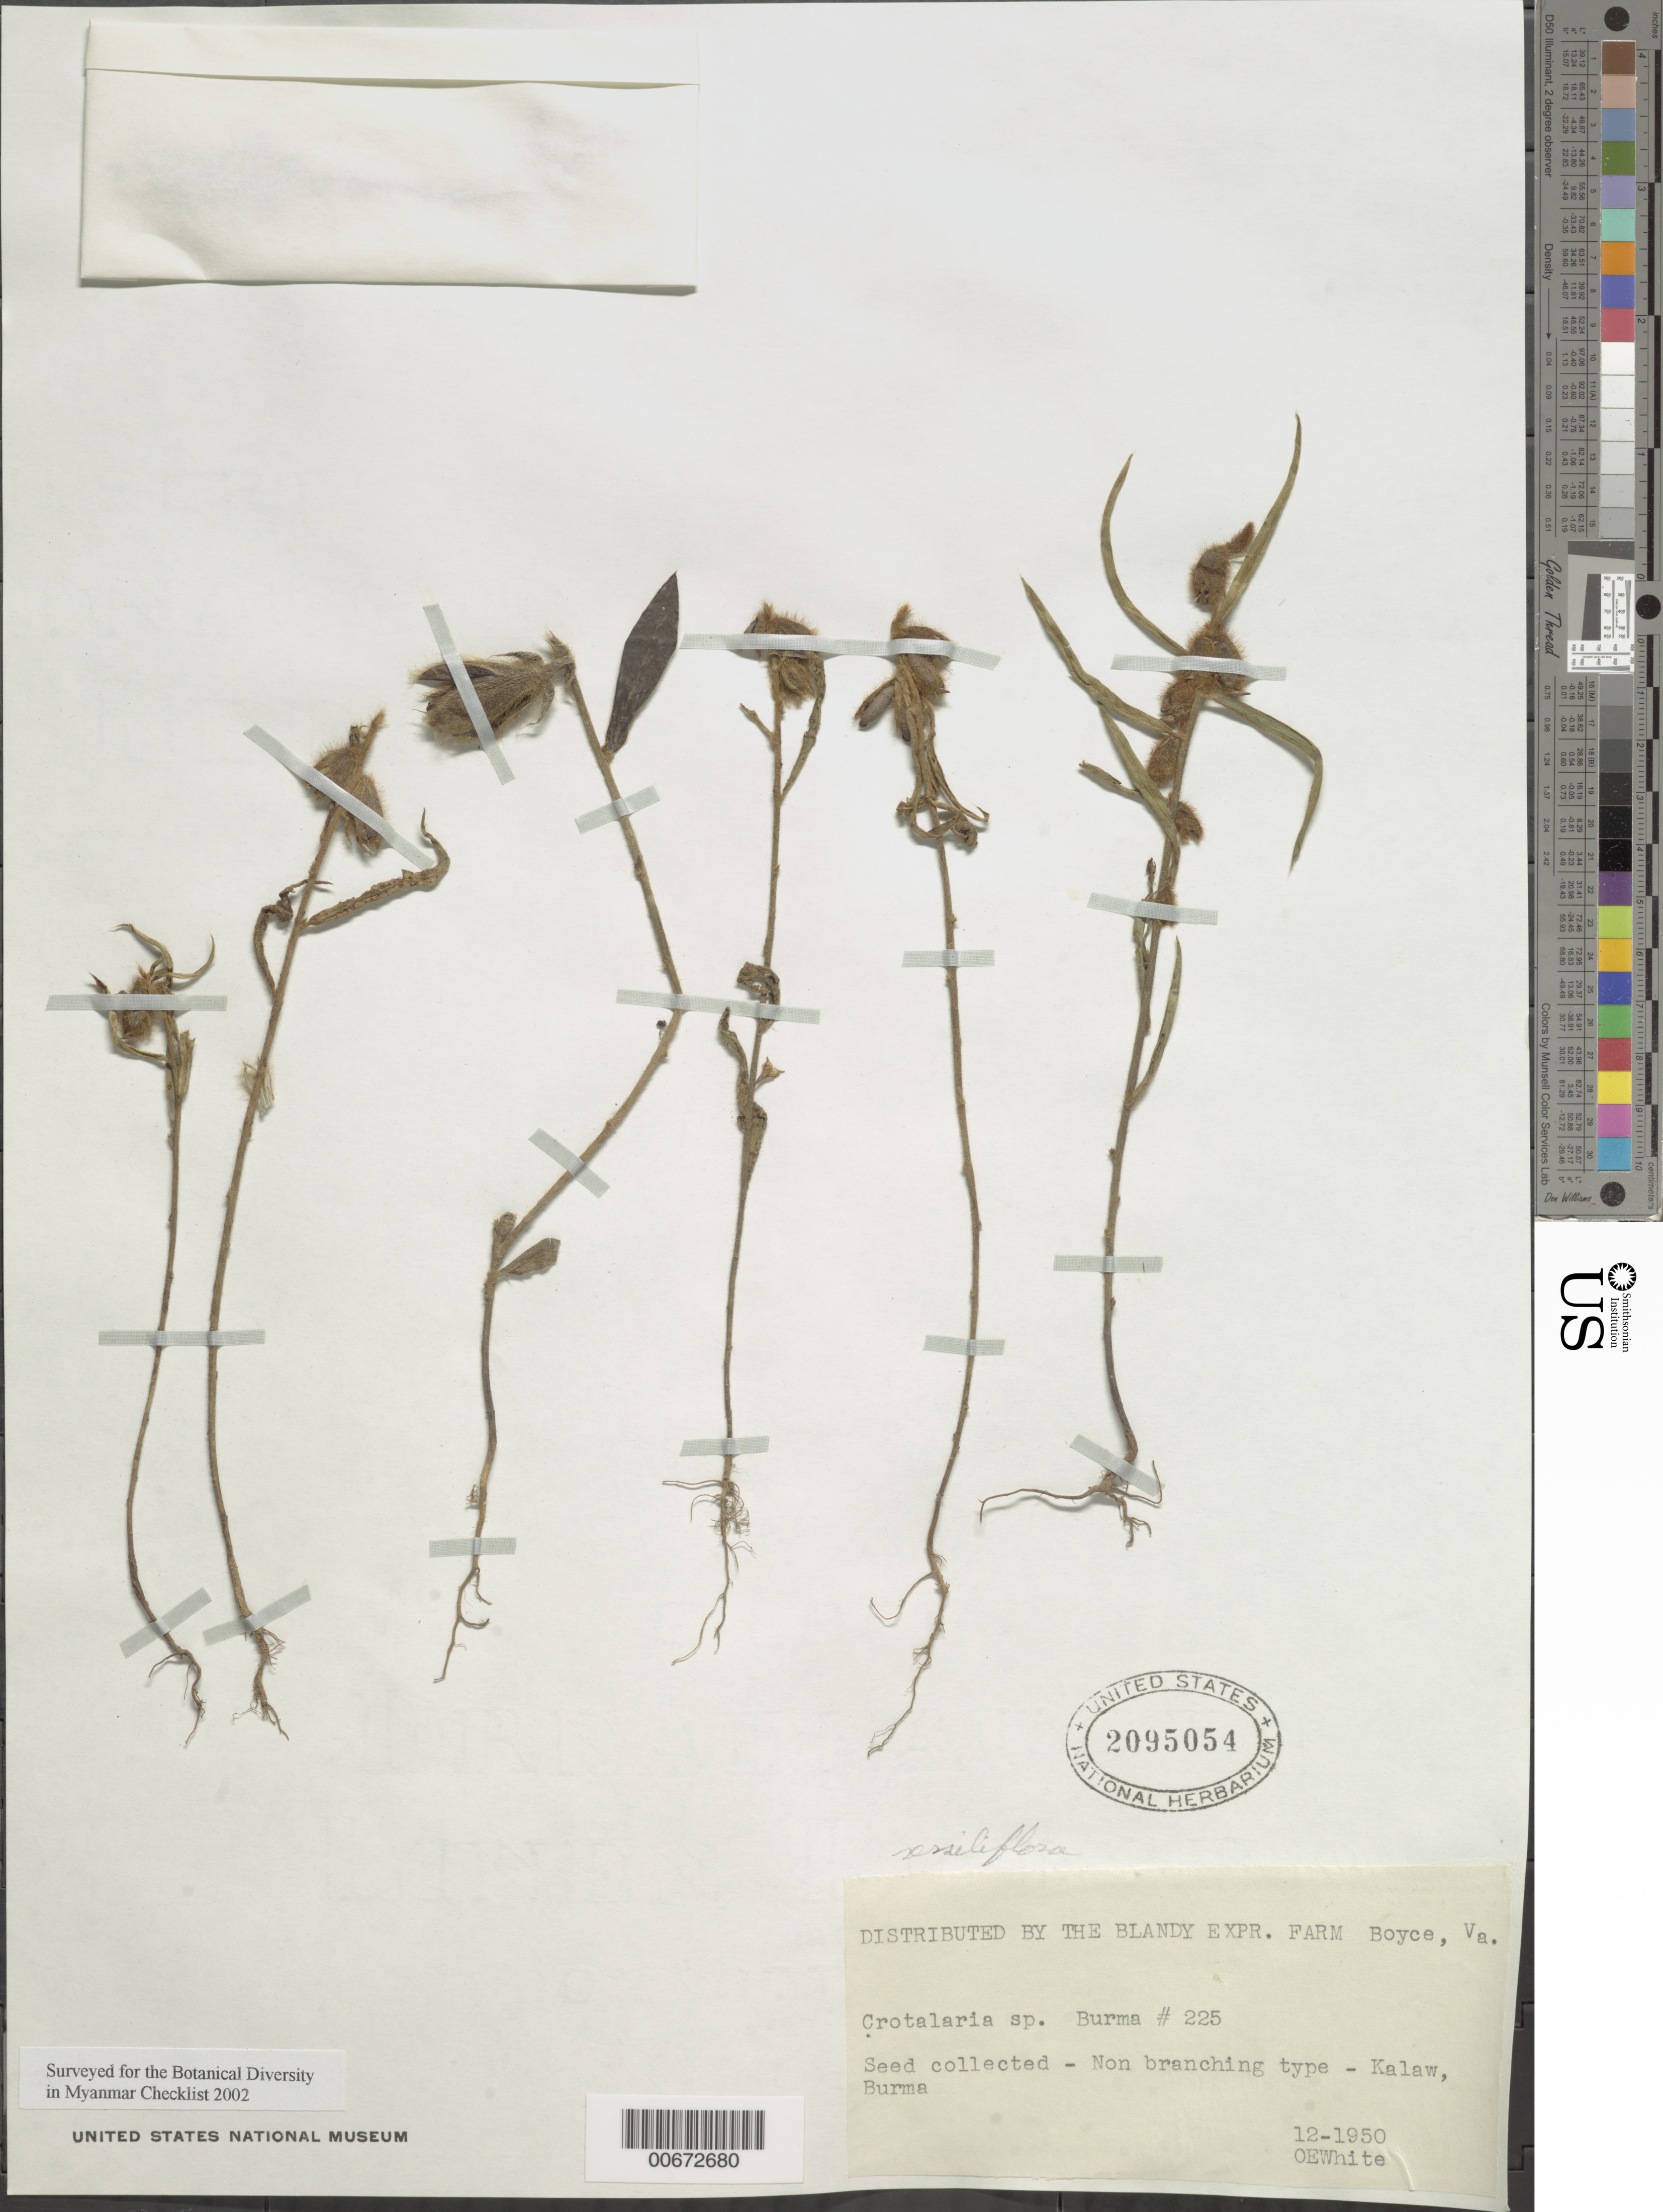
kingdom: Plantae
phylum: Tracheophyta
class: Magnoliopsida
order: Fabales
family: Fabaceae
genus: Crotalaria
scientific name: Crotalaria sessilifolia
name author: L.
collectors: O. E. White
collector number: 225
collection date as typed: Dec 1950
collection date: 1950-12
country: Myanmar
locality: Kalaw.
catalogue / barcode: US 2095054